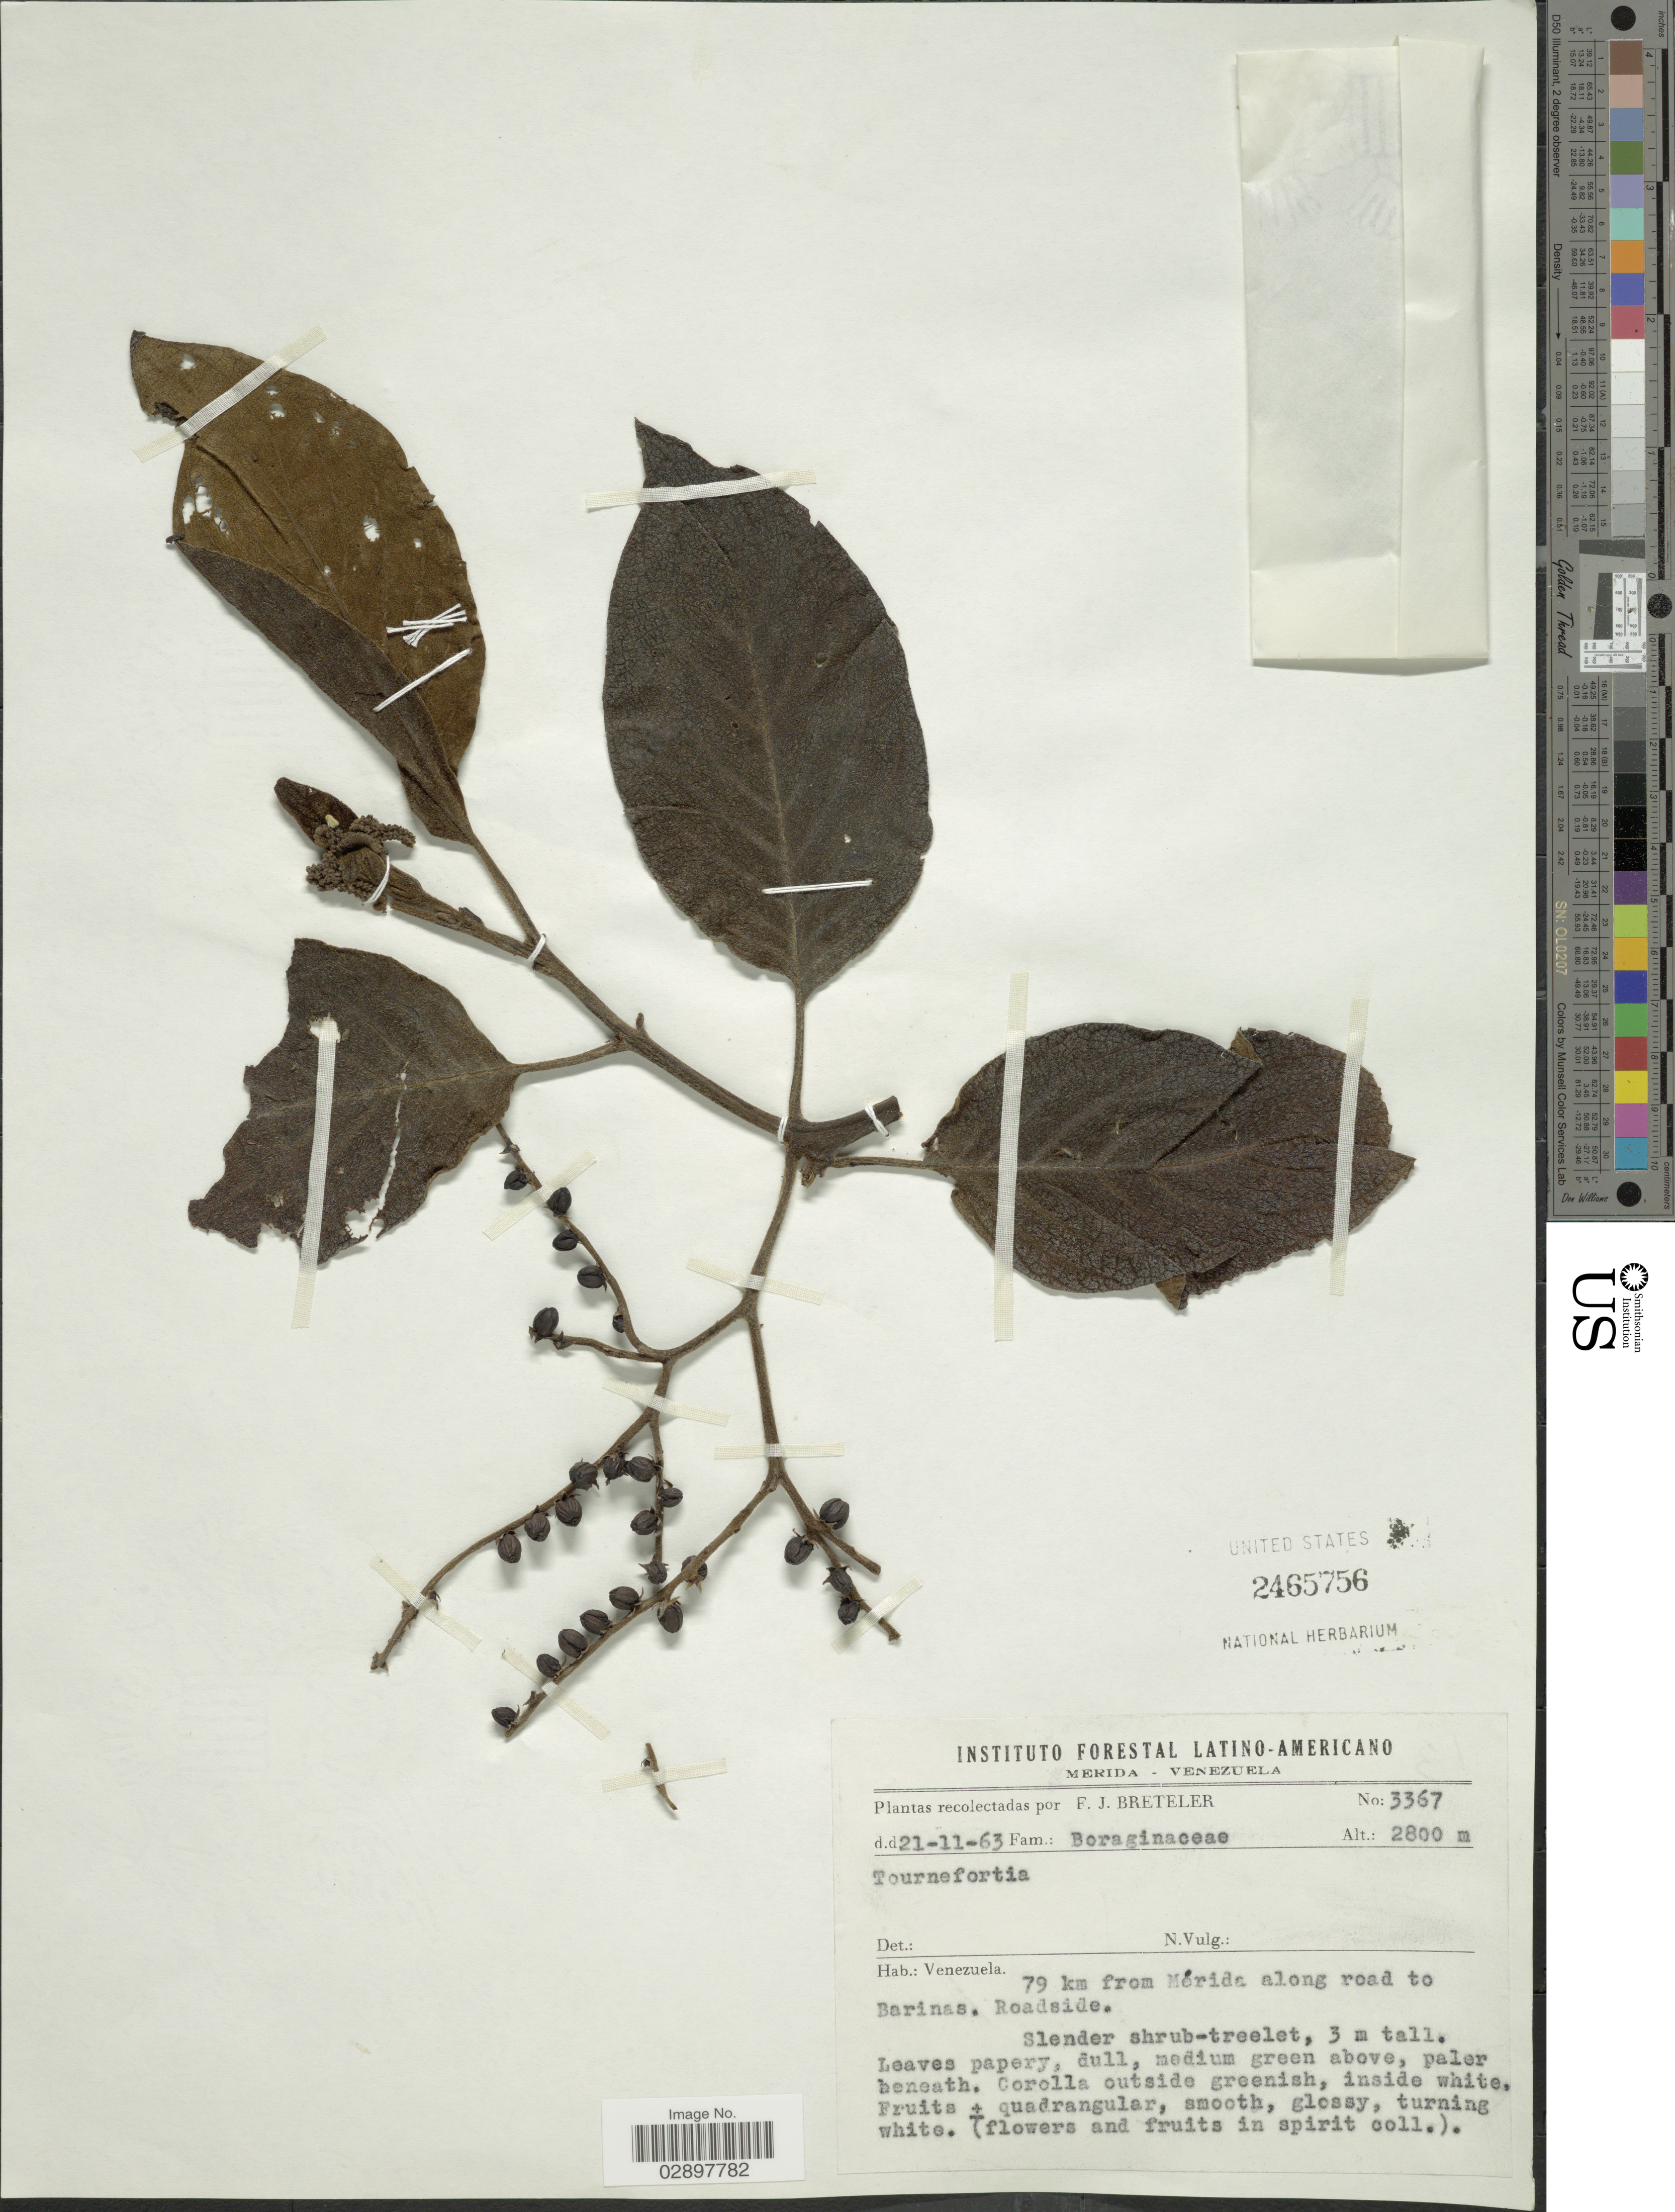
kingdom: Plantae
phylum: Tracheophyta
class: Magnoliopsida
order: Boraginales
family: Heliotropiaceae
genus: Tournefortia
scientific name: Tournefortia sp.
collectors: F. J. Breteler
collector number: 3367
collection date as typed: Transcribed d/m/y: 21/11/63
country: Venezuela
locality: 79 km from Mérida along road to Barinas.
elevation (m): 2800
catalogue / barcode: US 2465756